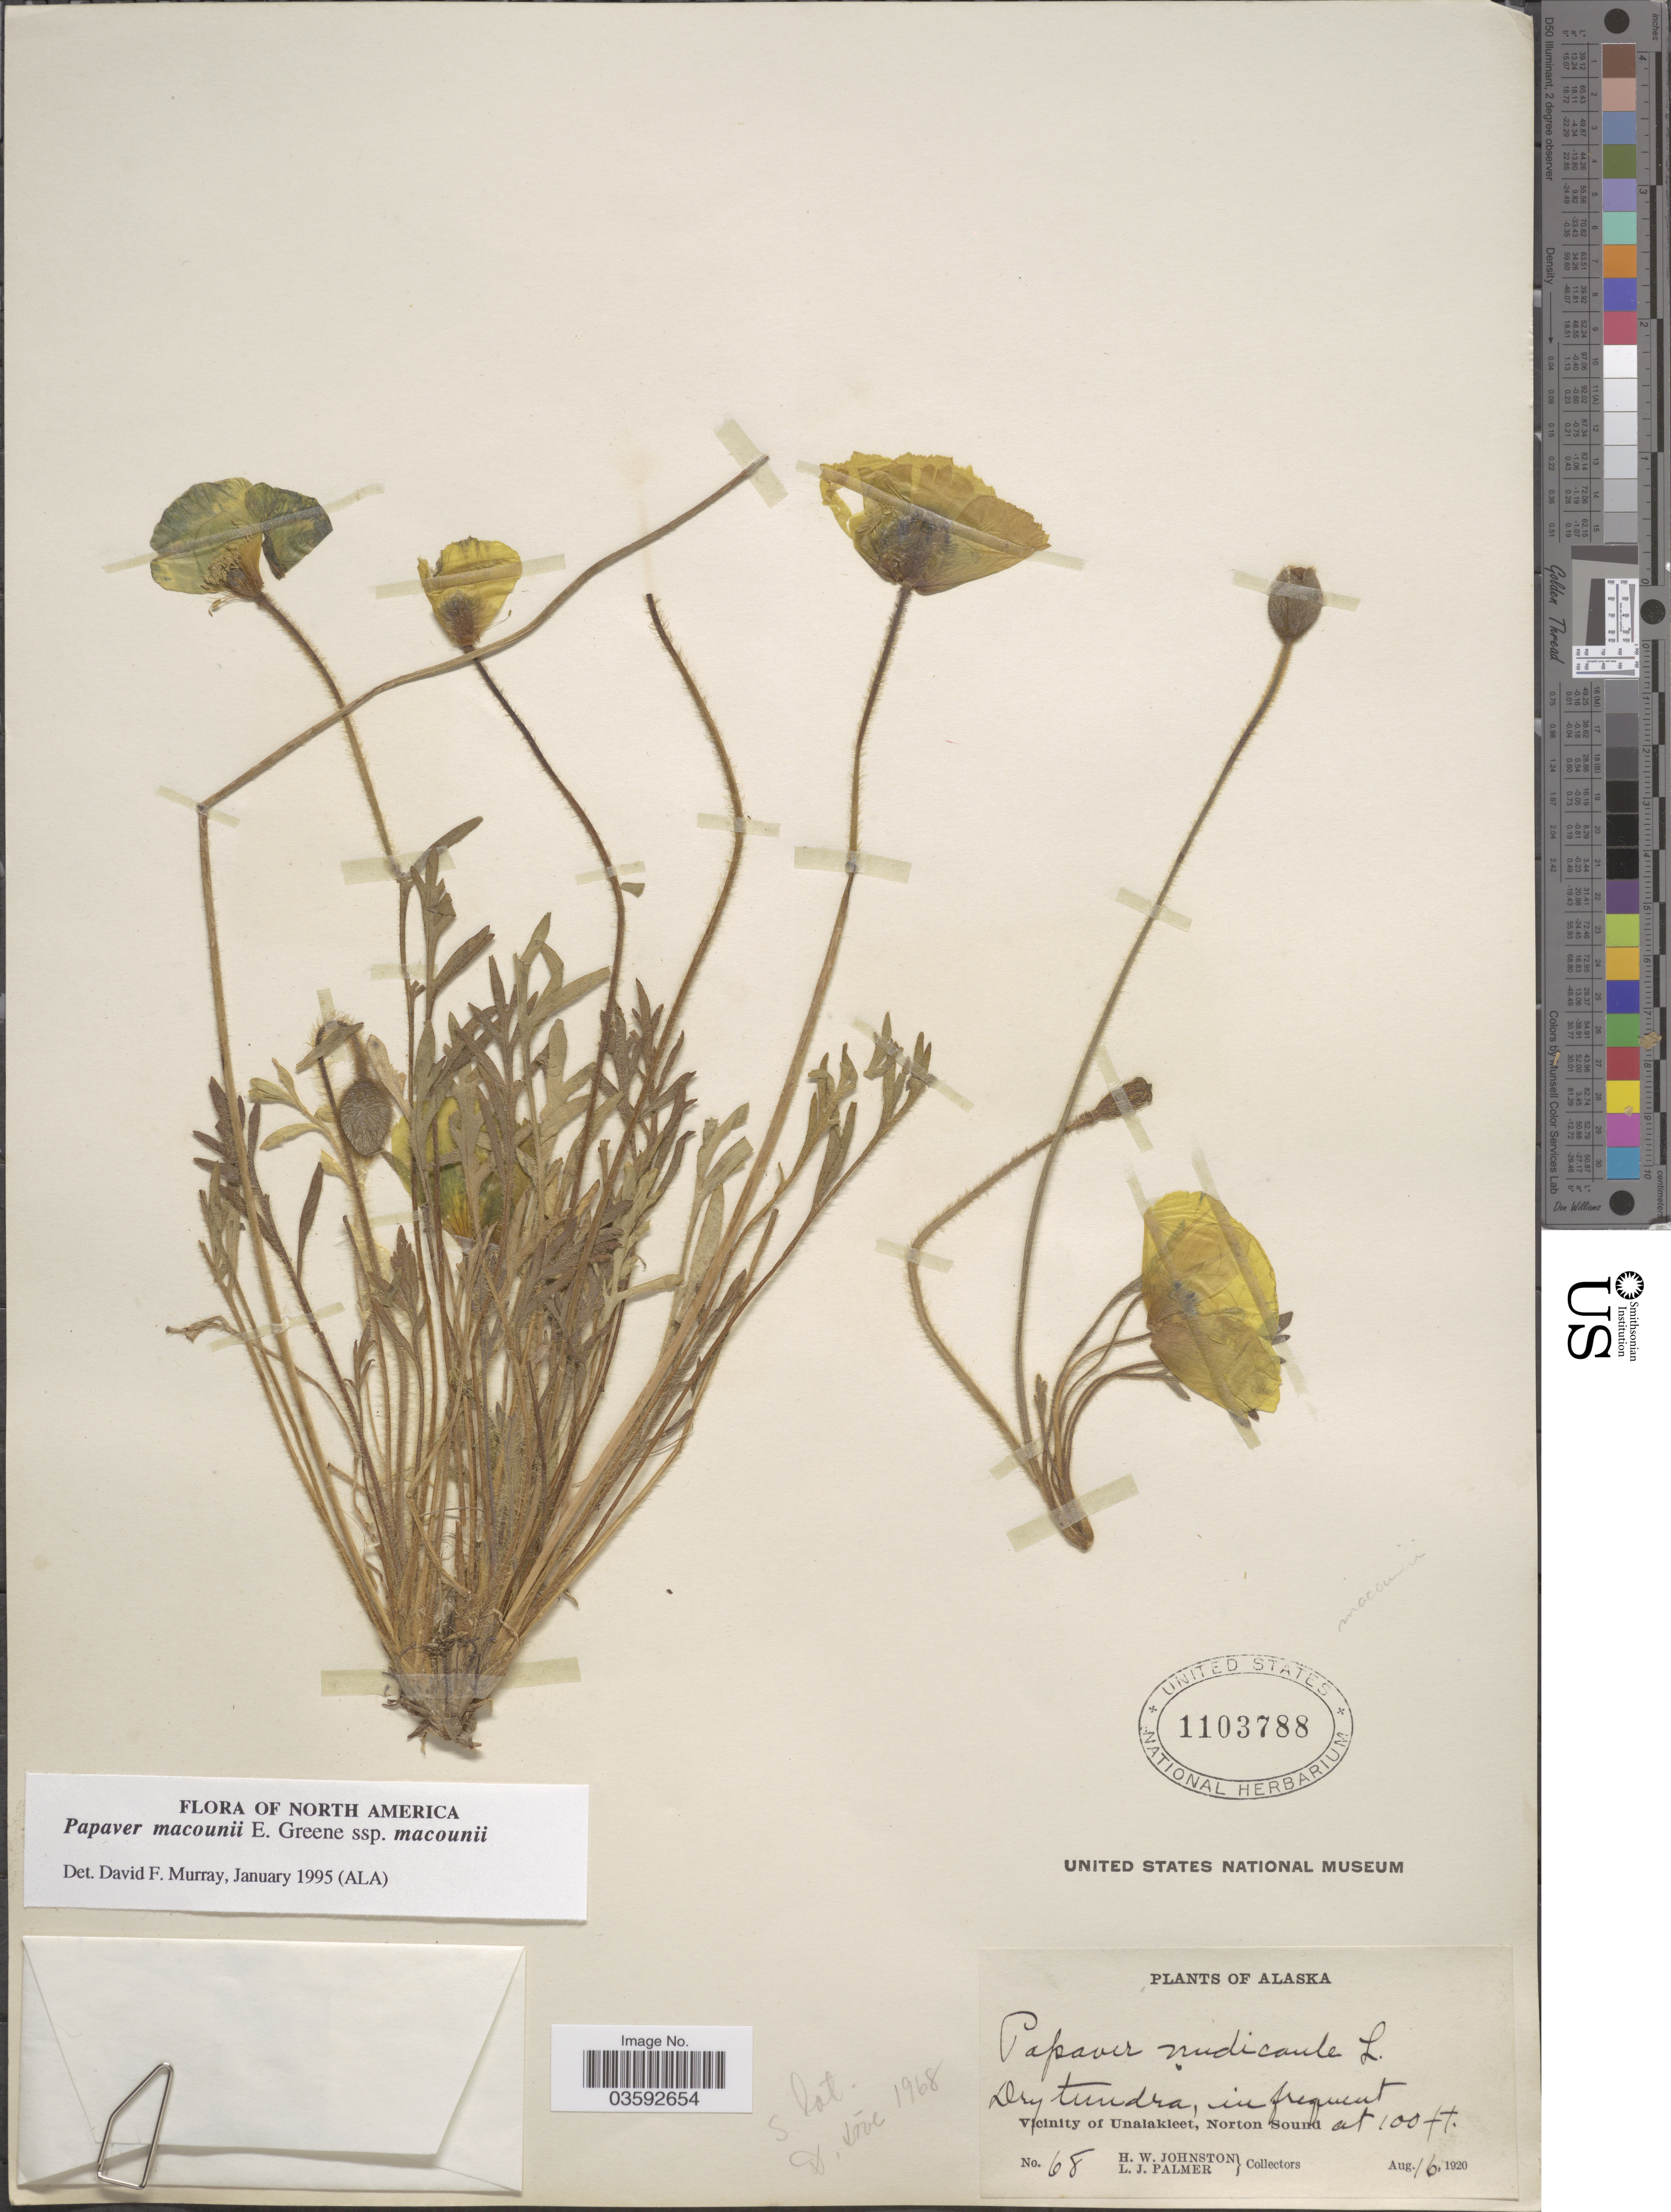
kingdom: Plantae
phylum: Tracheophyta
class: Magnoliopsida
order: Ranunculales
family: Papaveraceae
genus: Papaver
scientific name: Papaver macounii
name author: Greene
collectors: H. W. Johnston & L. J. Palmer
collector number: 68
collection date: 1920-08-16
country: United States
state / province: Alaska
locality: Vicinity of Unalakleet, Norton Sound.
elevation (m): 30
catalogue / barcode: US 1103788